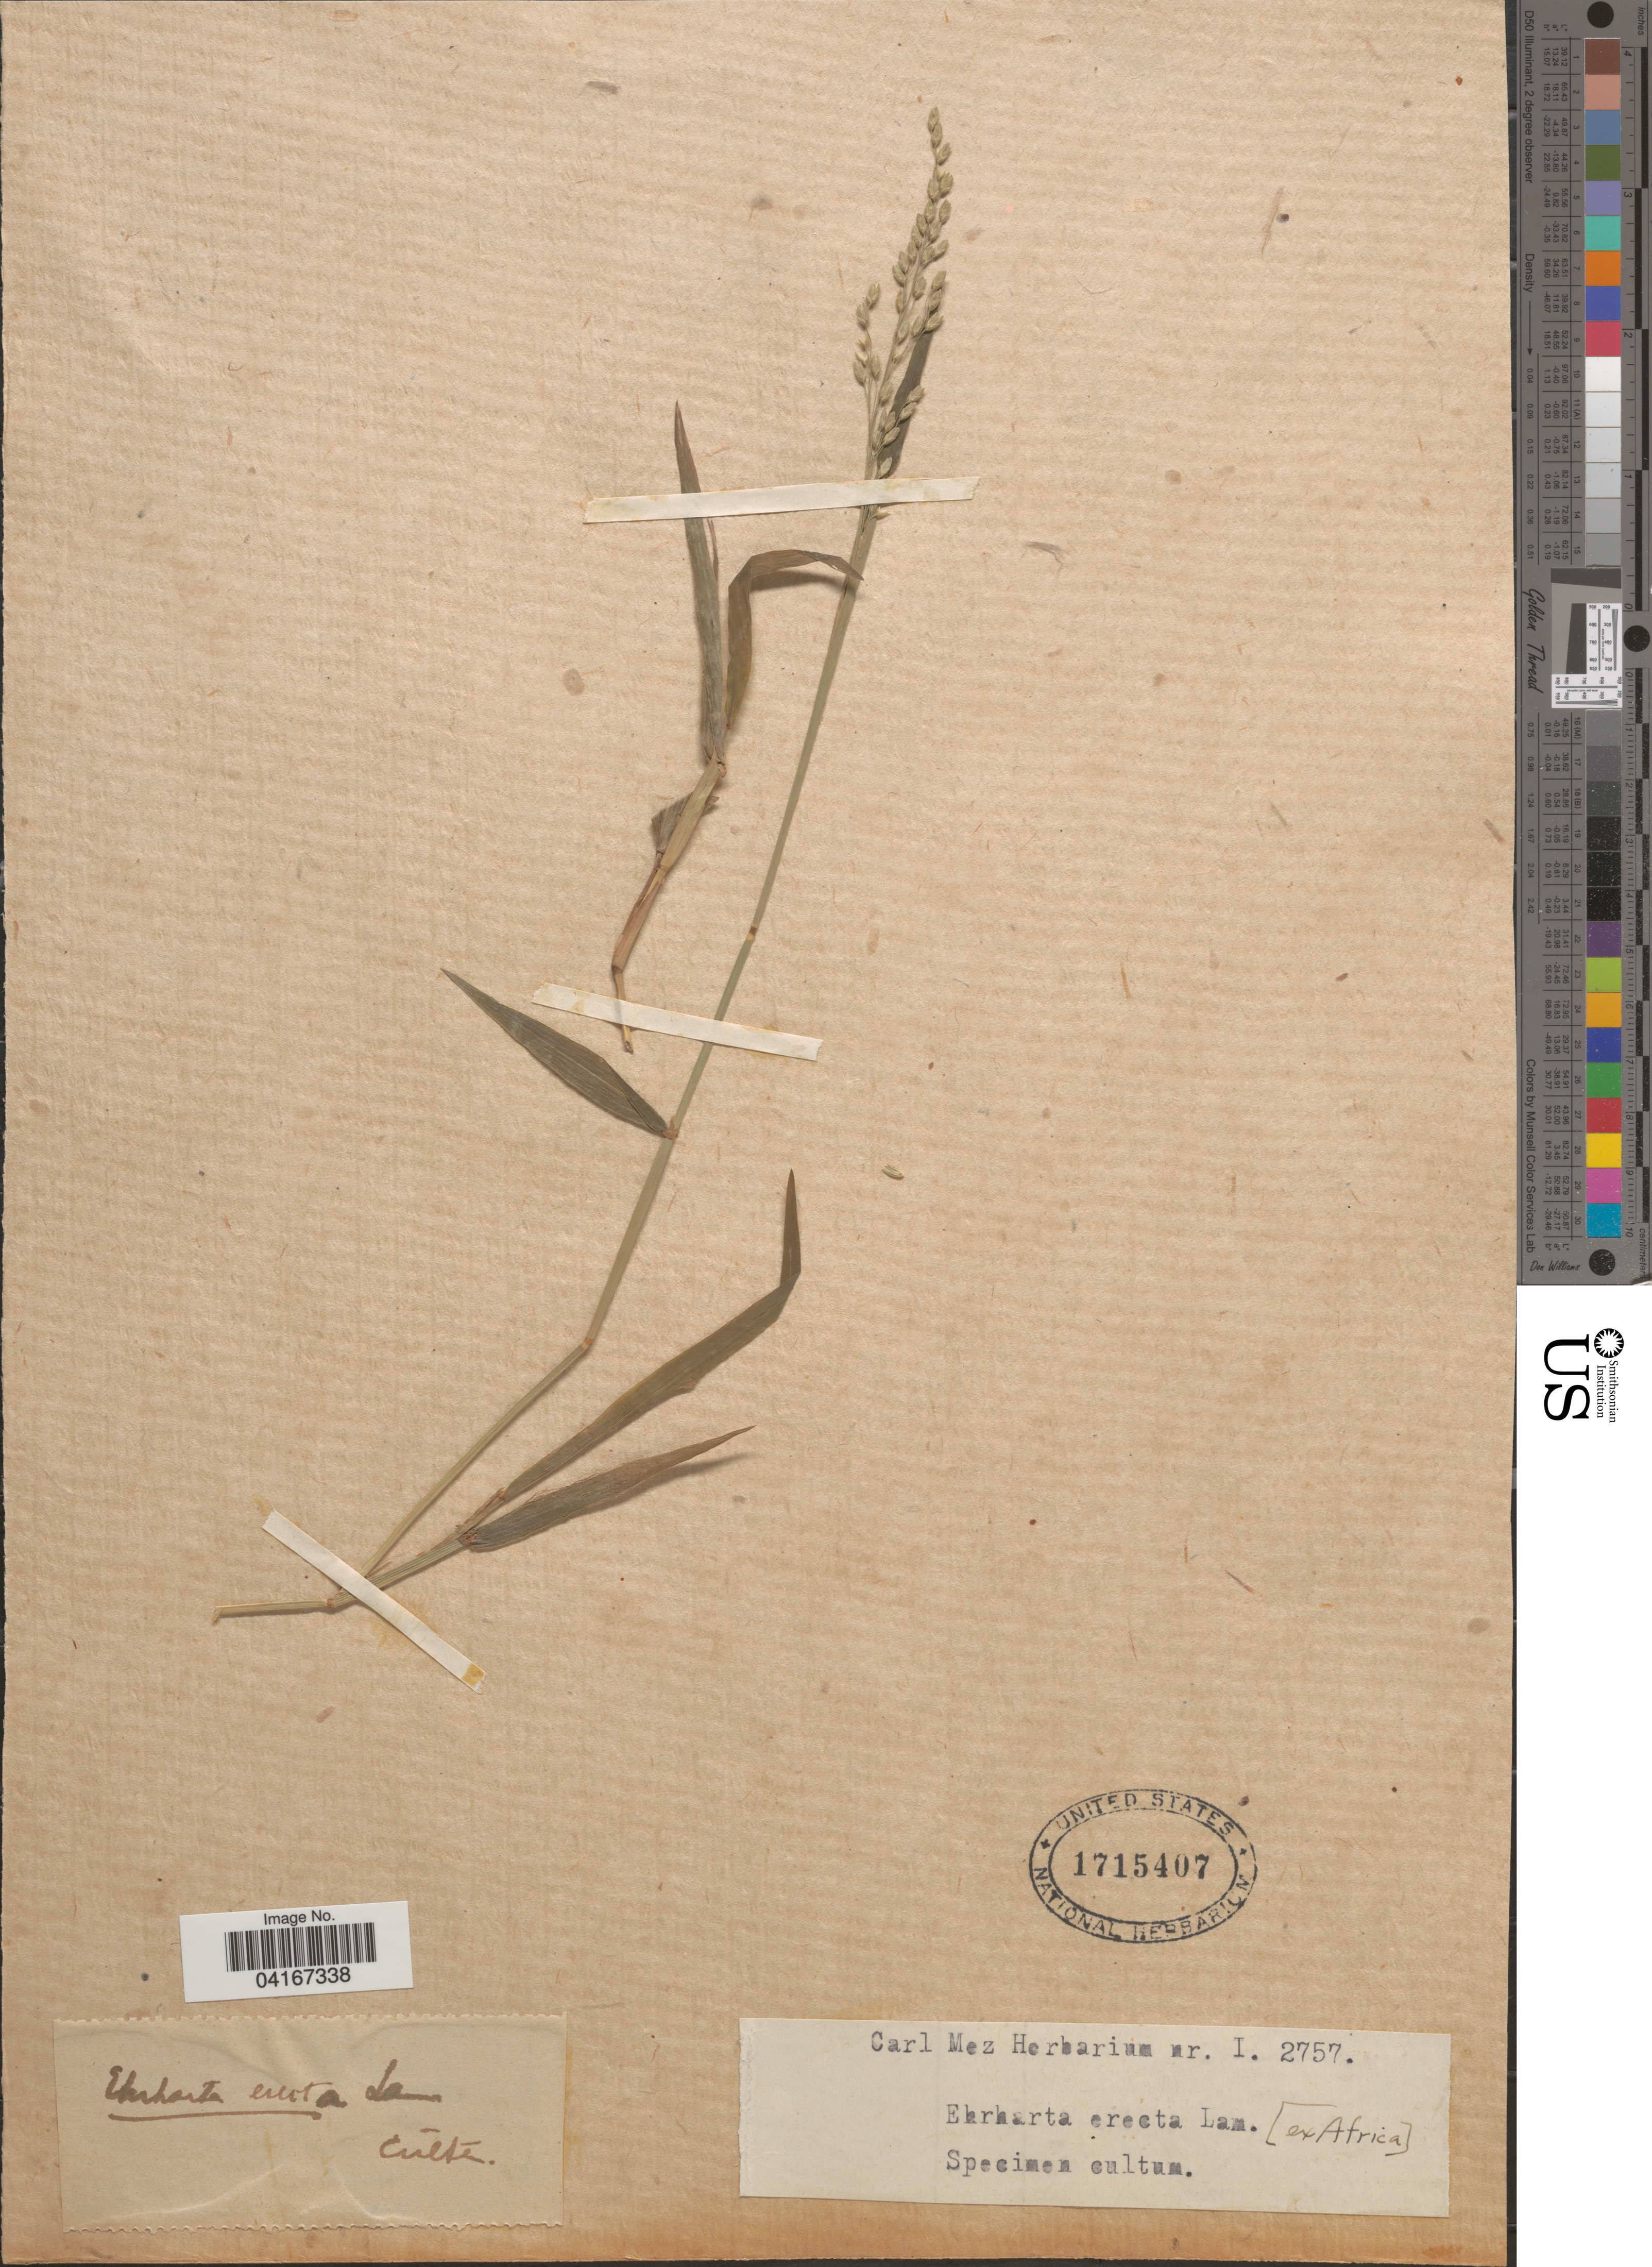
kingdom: Plantae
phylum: Tracheophyta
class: Liliopsida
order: Poales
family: Poaceae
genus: Ehrharta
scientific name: Ehrharta erecta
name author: Lam.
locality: Ex Africa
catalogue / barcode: US 1715407